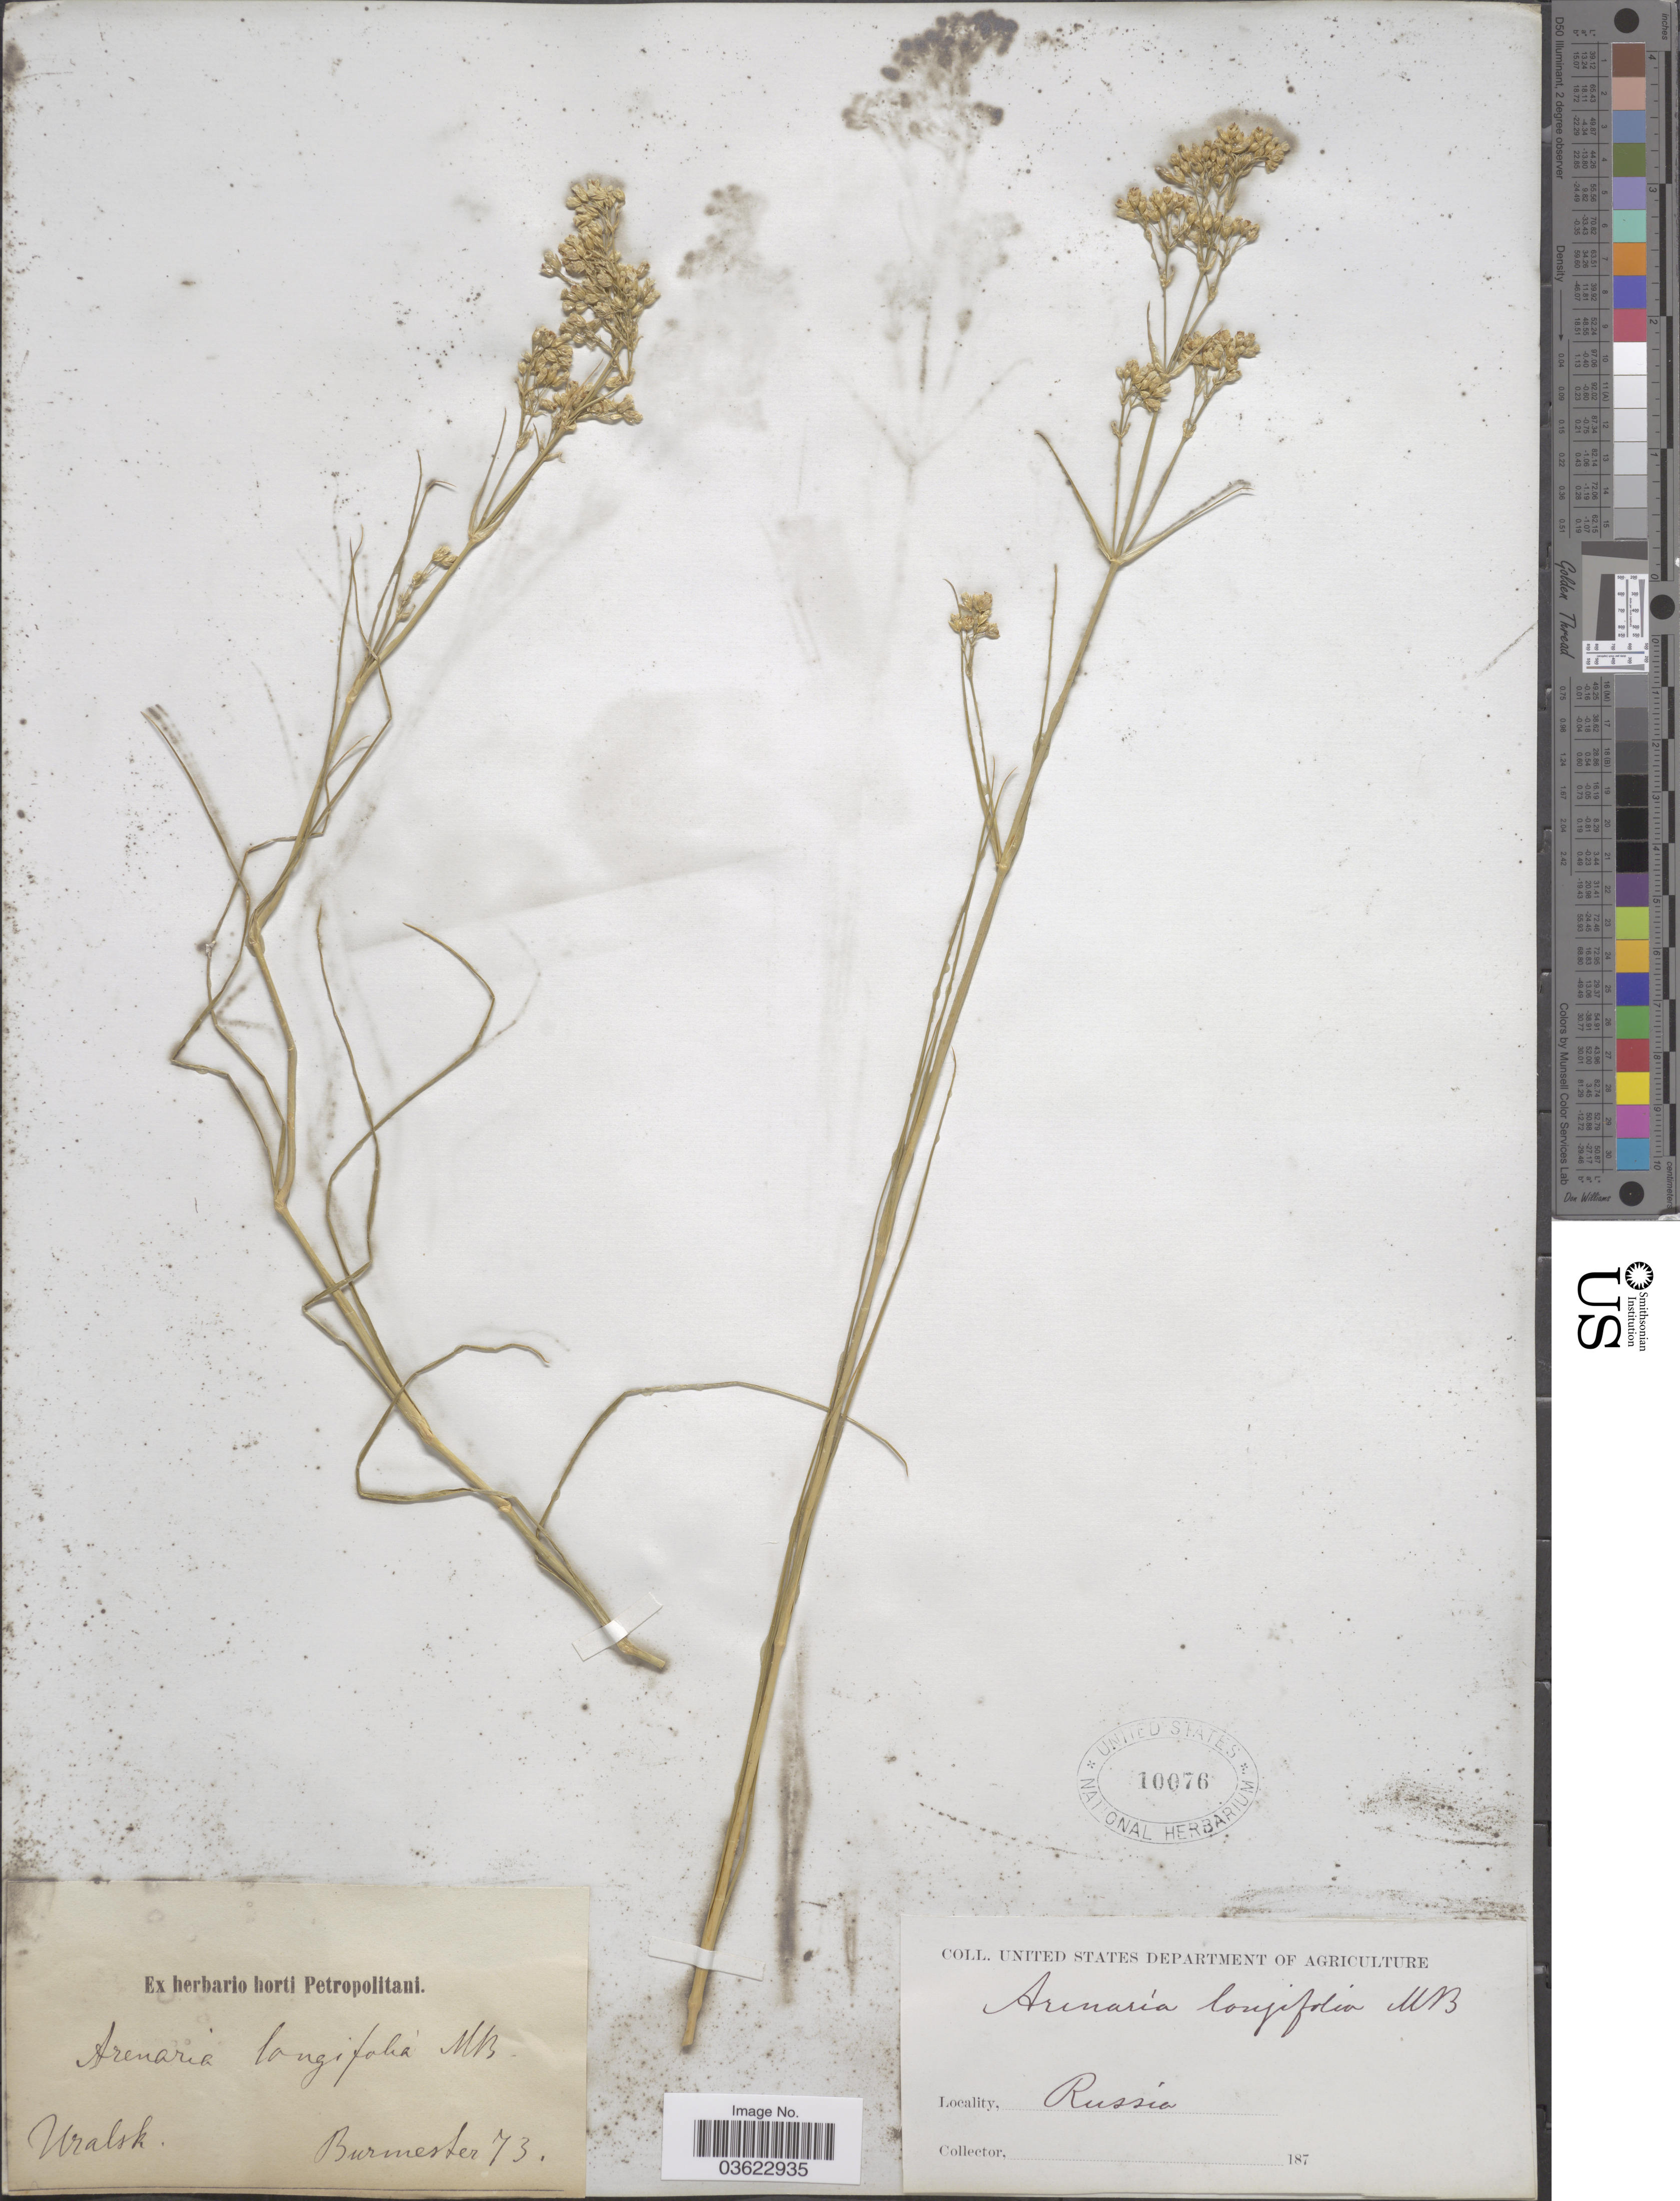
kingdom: Plantae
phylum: Tracheophyta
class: Magnoliopsida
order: Caryophyllales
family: Caryophyllaceae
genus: Eremogone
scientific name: Eremogone longifolia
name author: (M. Bieb.) Fenzl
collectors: Burmester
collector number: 73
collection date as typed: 187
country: Russian Federation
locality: Uralsk.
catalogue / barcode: US 10076